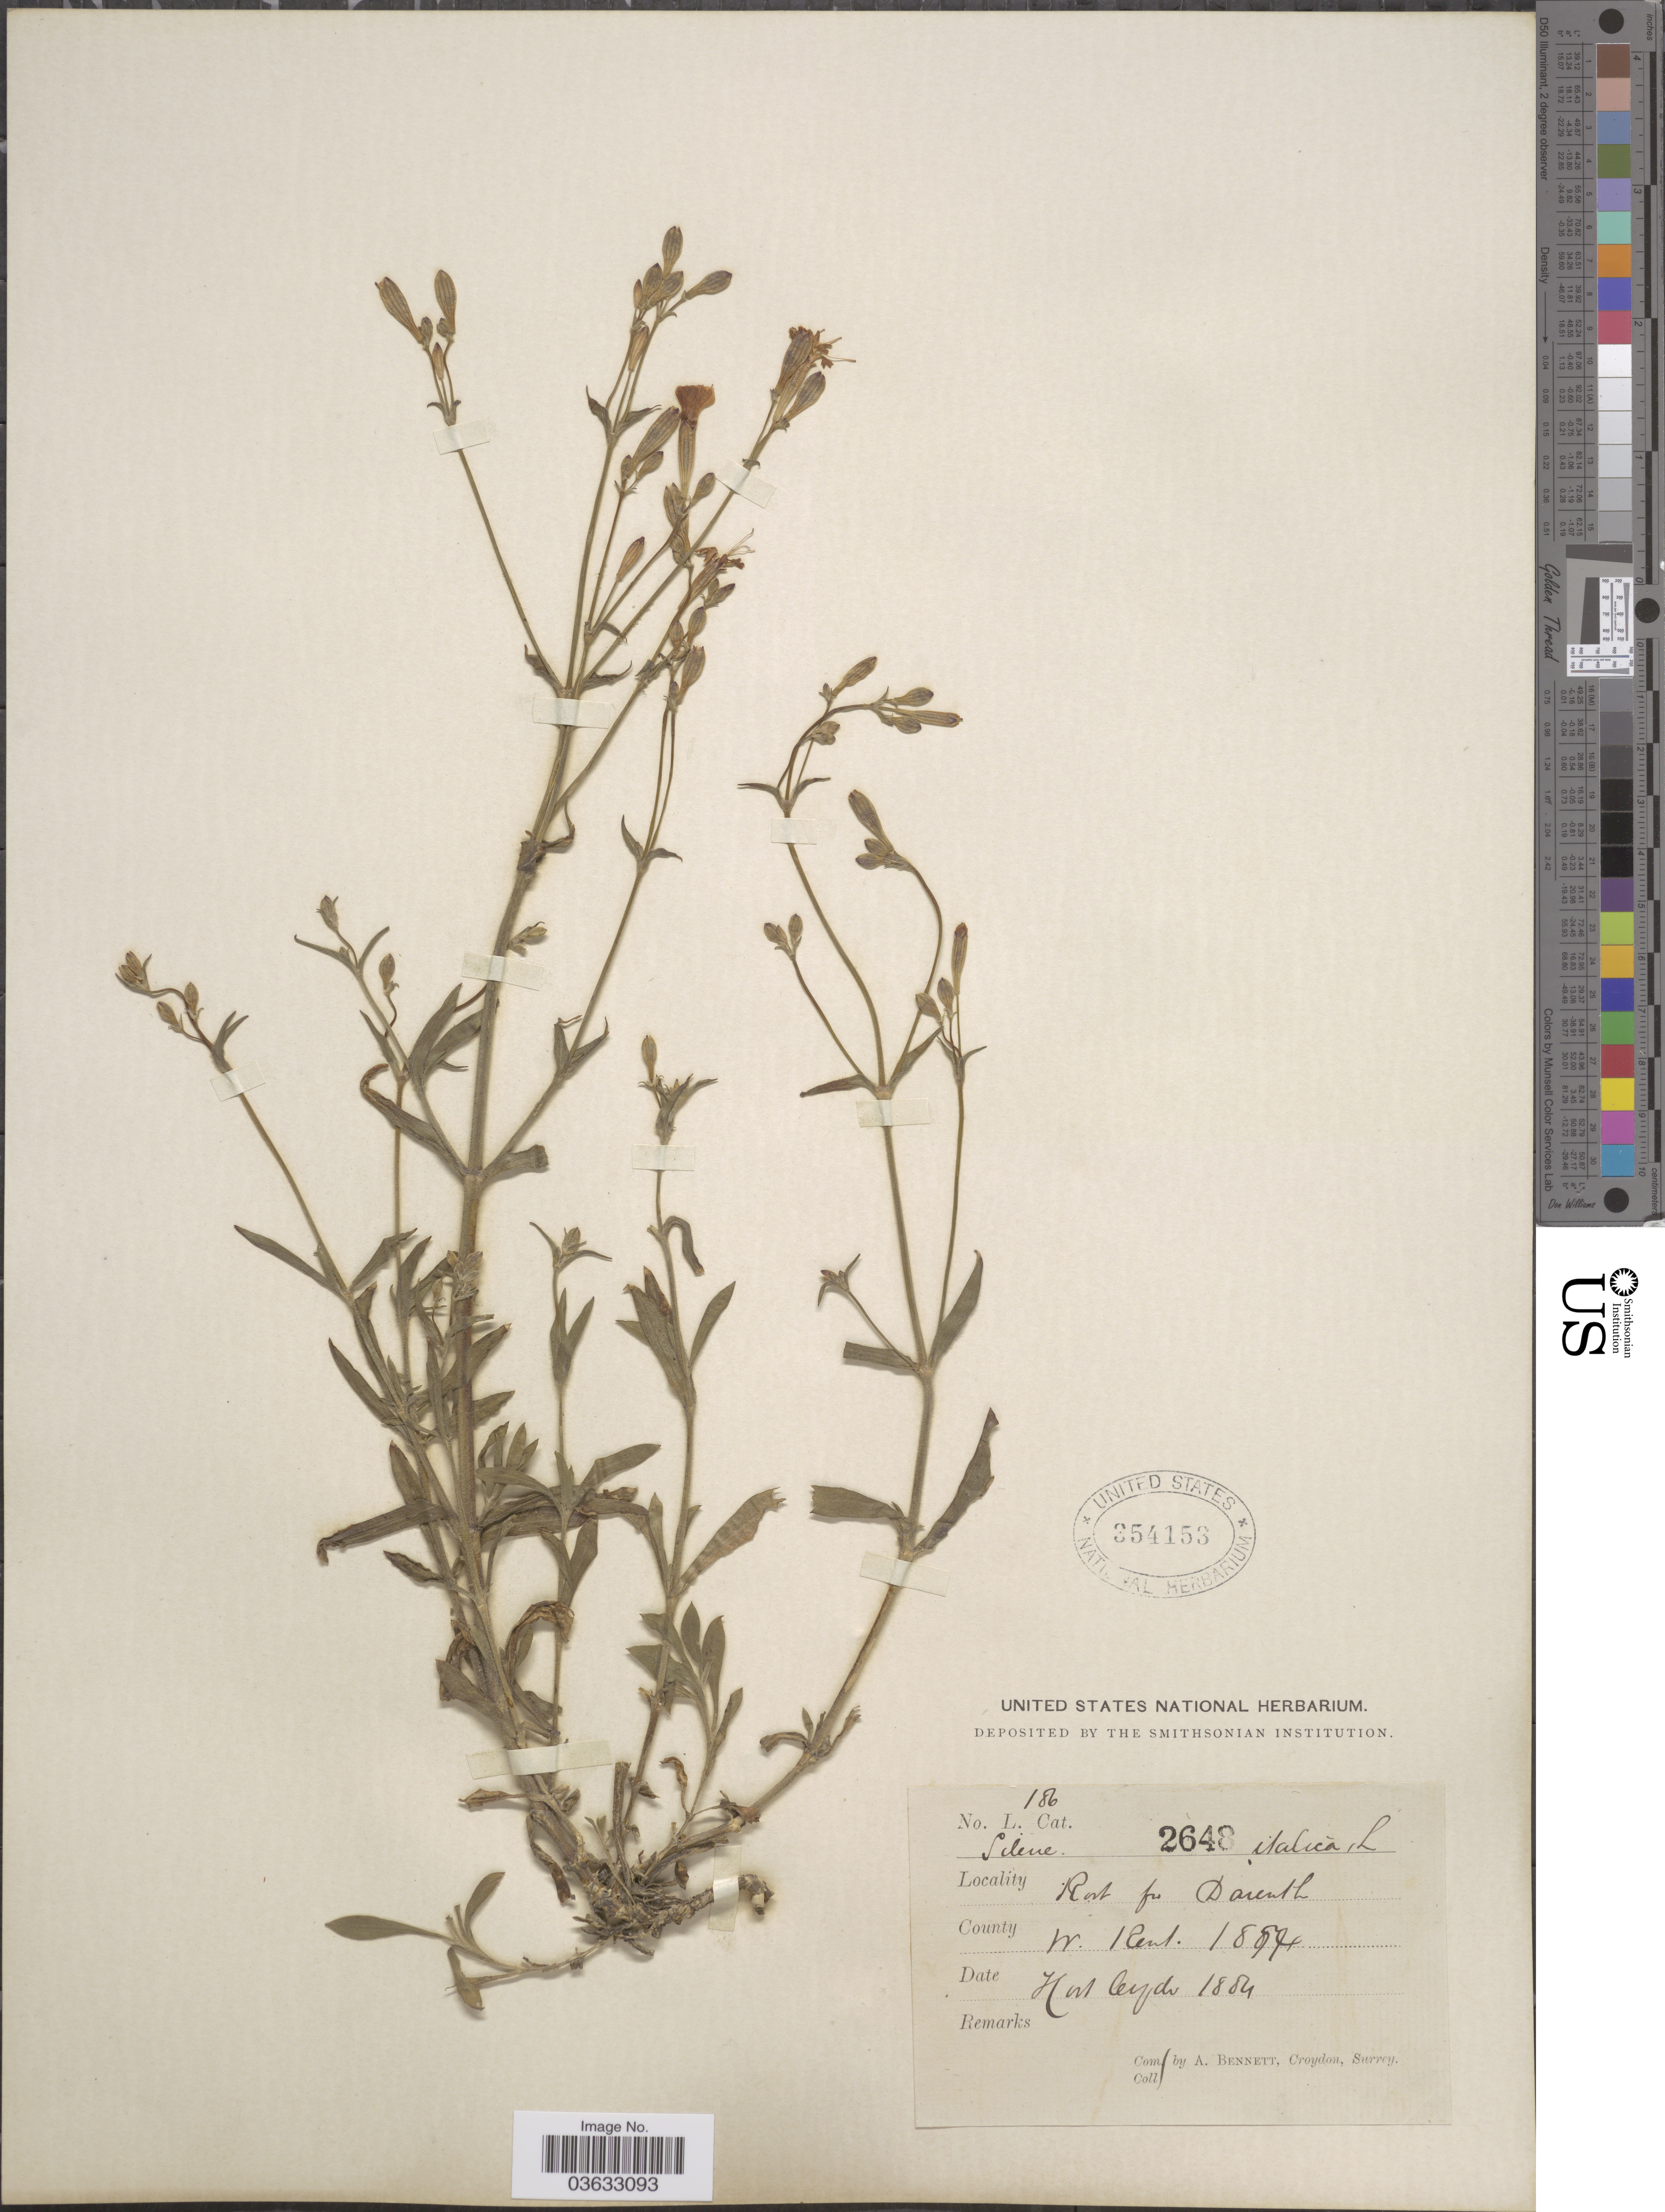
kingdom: Plantae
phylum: Tracheophyta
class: Magnoliopsida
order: Caryophyllales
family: Caryophyllaceae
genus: Silene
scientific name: Silene italica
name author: (L.) Pers.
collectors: A. Bennett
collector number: L. Cat. 2648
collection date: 1884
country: United Kingdom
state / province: England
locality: North of Darent, County W. Kent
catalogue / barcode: US 354153